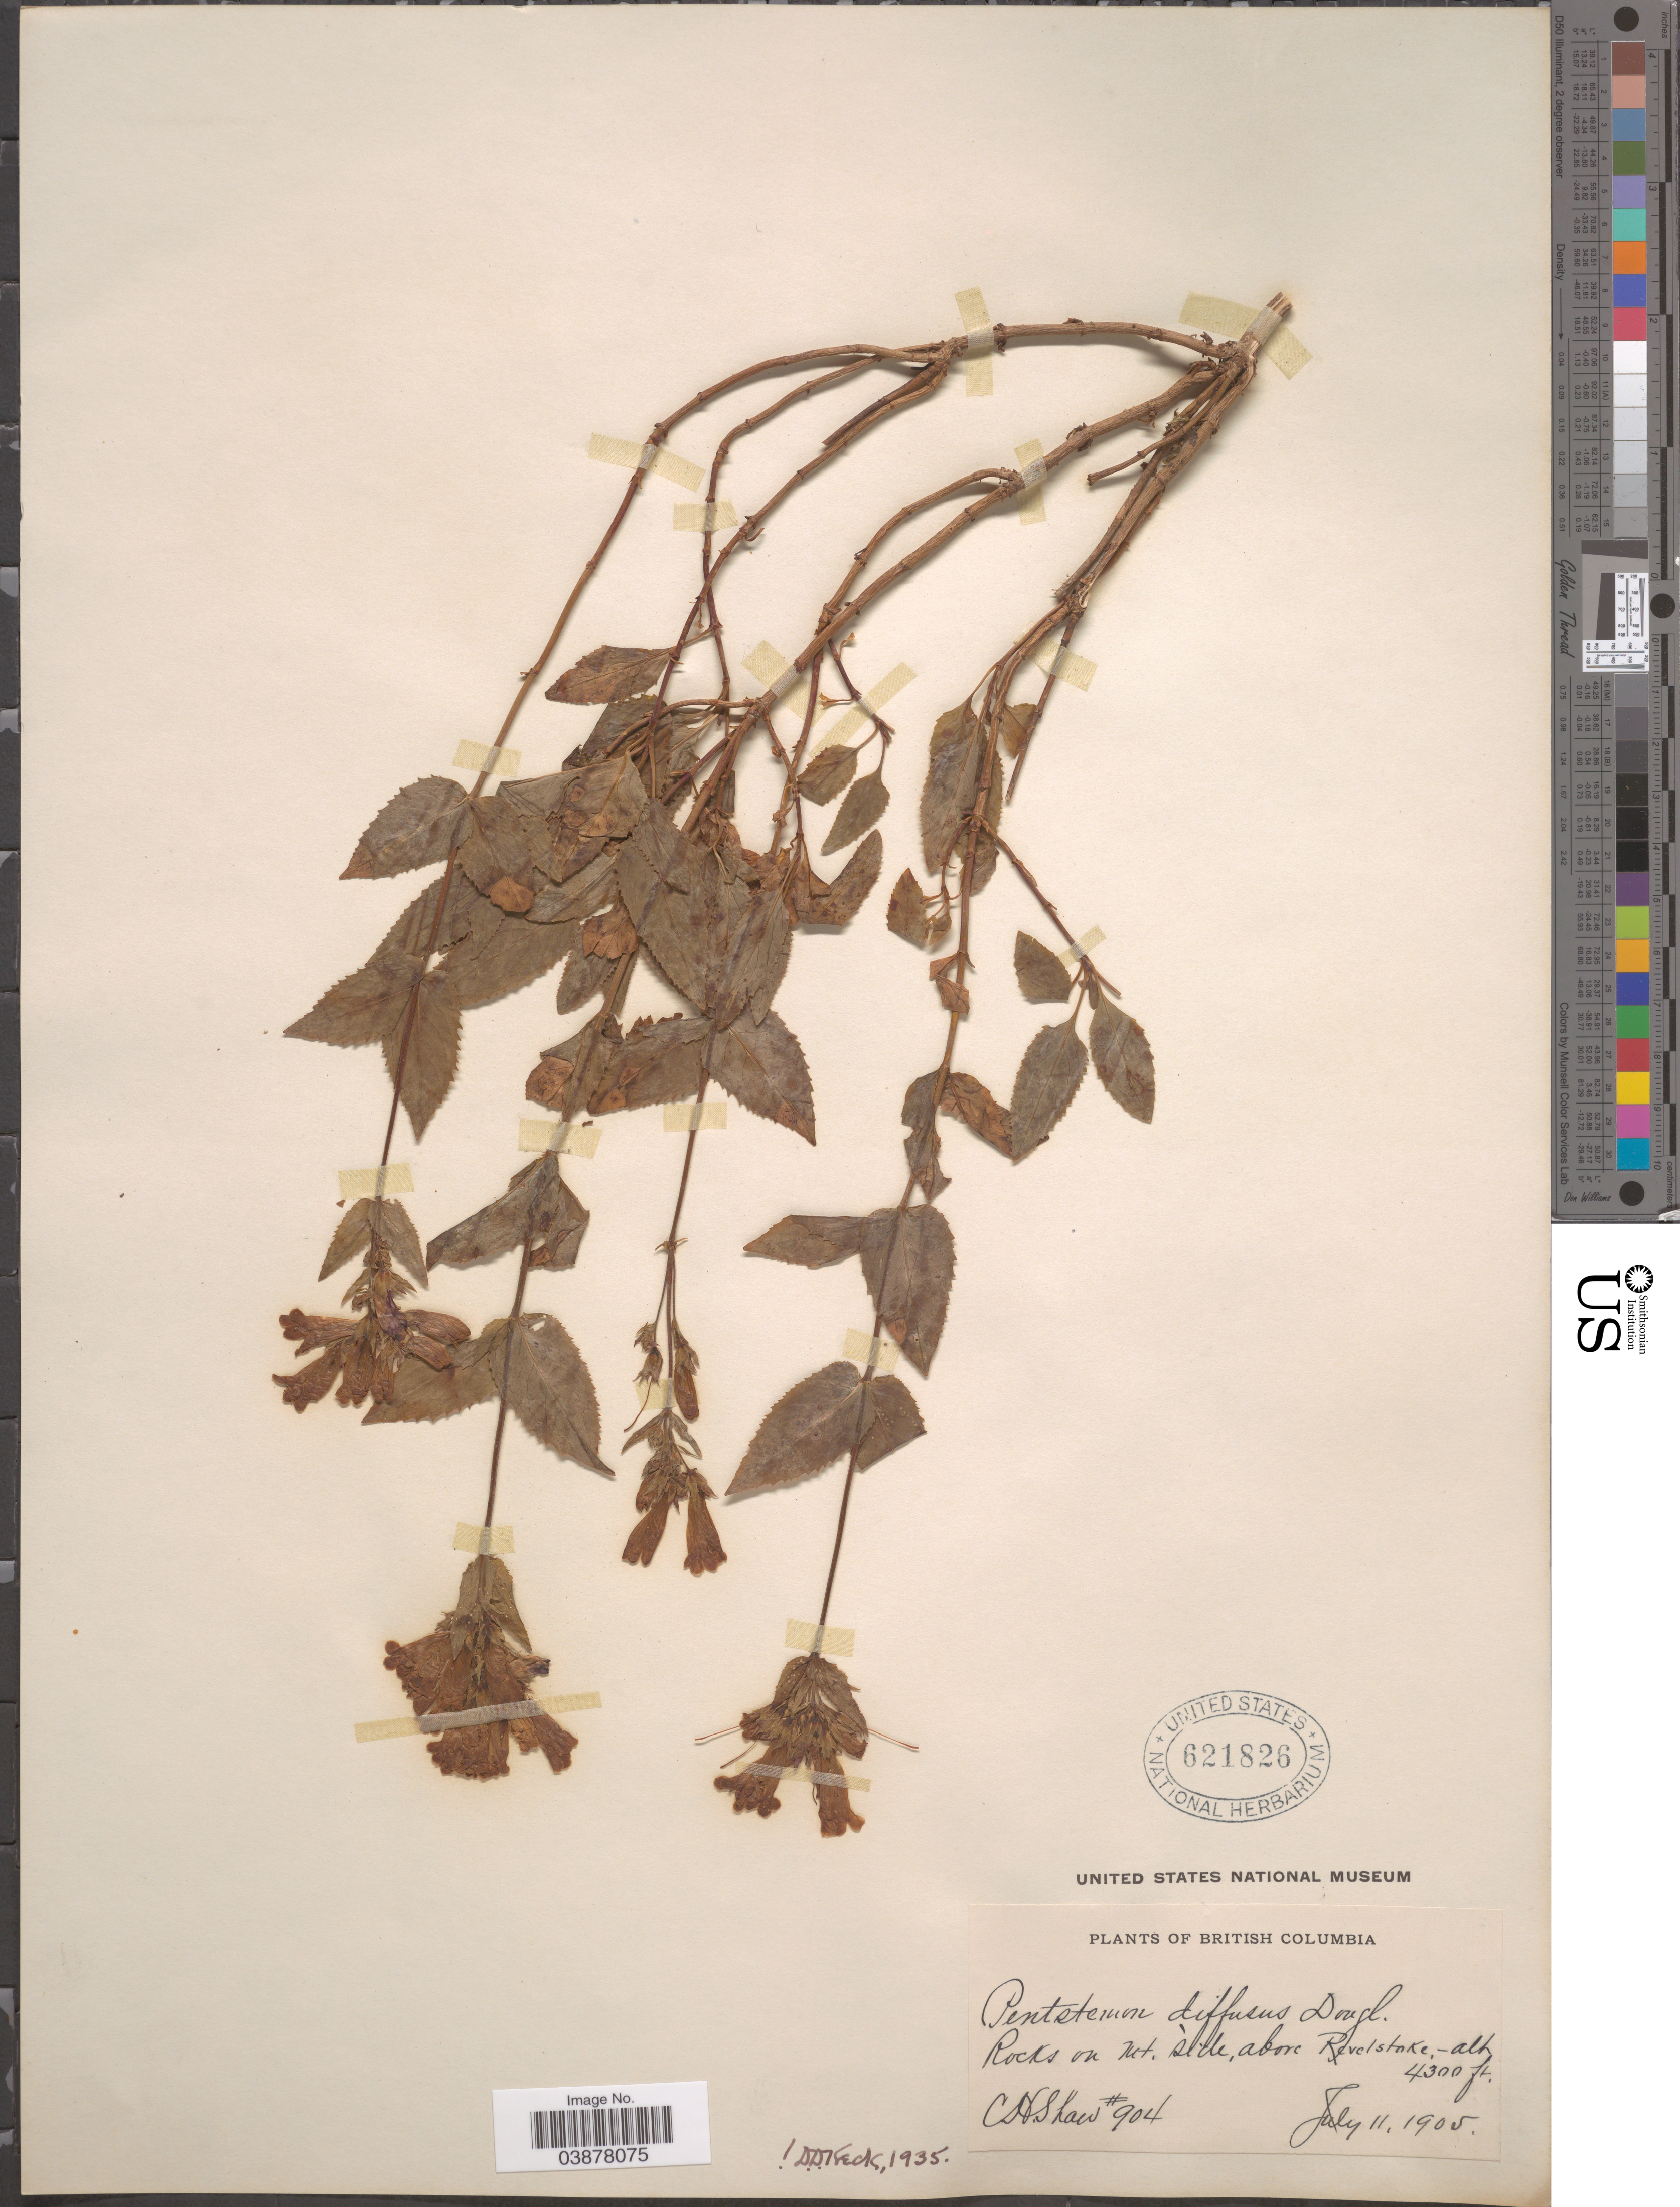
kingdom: Plantae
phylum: Tracheophyta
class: Magnoliopsida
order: Lamiales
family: Plantaginaceae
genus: Penstemon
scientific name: Penstemon serrulatus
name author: Menzies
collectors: C. H. Shaw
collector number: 904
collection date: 1905-07-11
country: Canada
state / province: British Columbia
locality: On Mt. side, above Revelstoke.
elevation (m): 1311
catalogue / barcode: US 621826